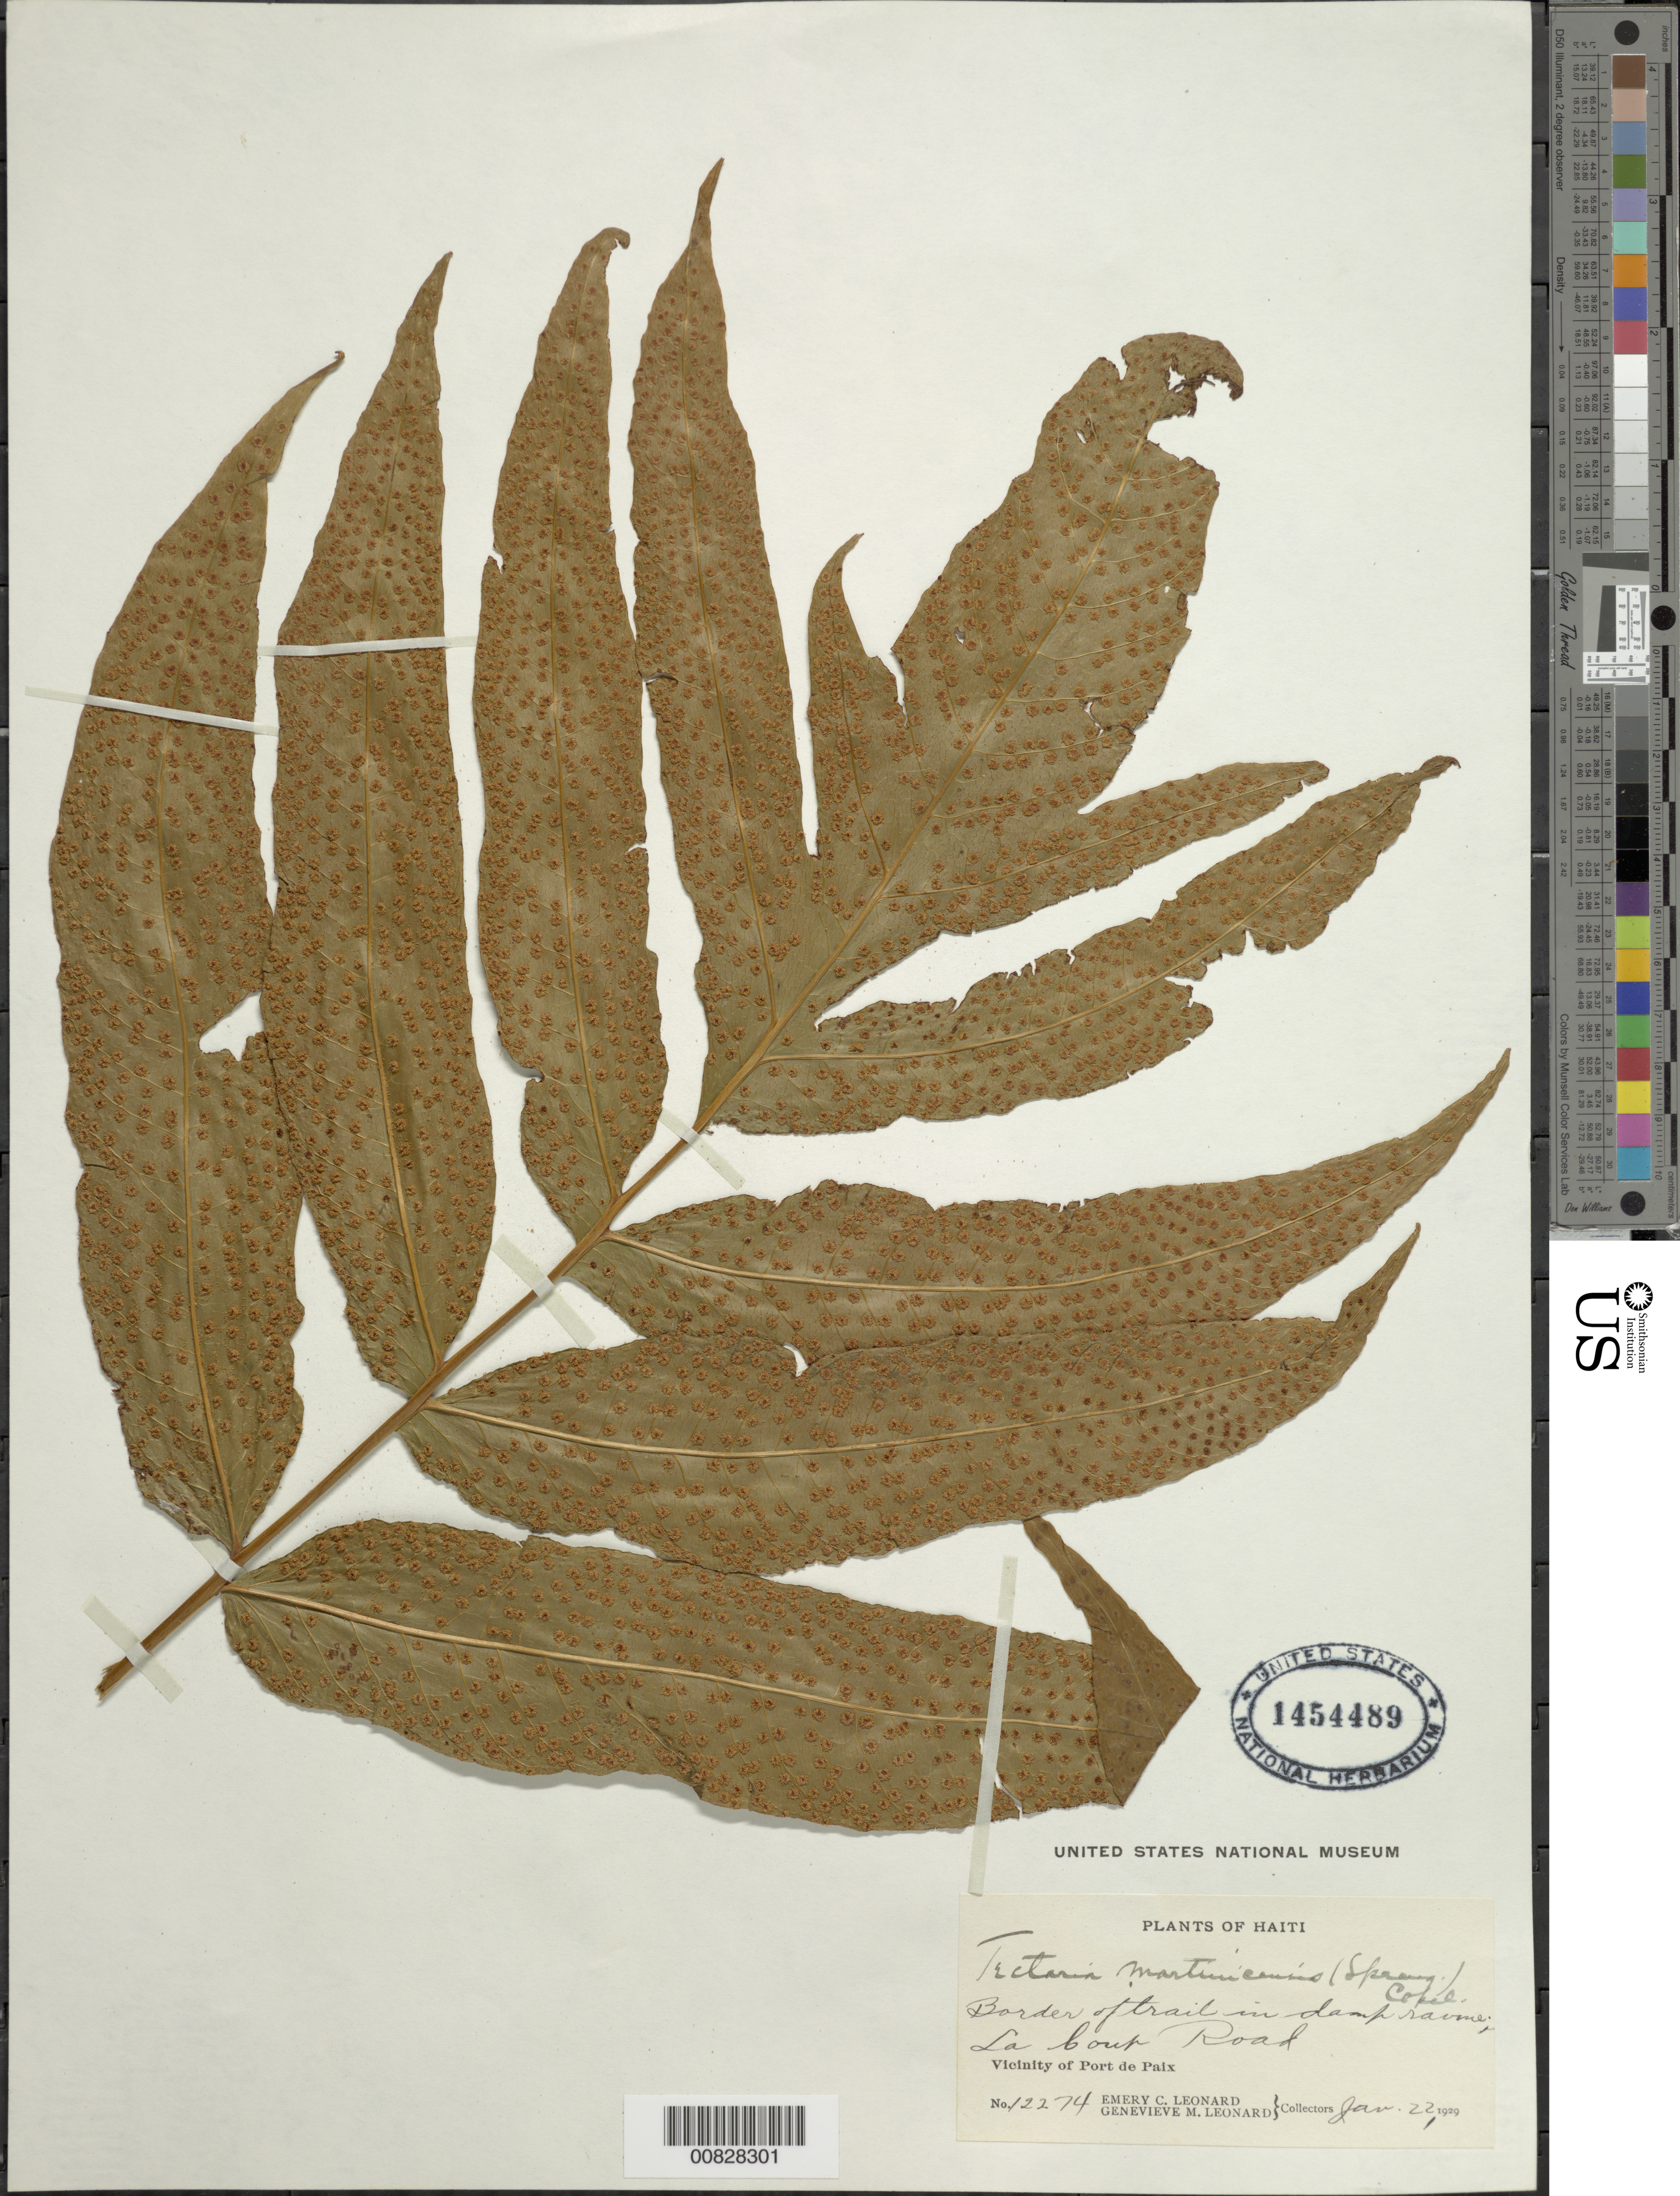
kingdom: Plantae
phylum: Tracheophyta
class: Polypodiopsida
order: Polypodiales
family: Tectariaceae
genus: Tectaria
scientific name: Tectaria incisa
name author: Cav.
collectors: E. C. Leonard & G. M. Leonard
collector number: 12274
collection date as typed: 23 Jan 1929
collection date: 1929-01-23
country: Haiti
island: Hispaniola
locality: Port de Paix, La Coup Road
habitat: Border of trail in damp ravine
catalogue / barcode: US 1454489